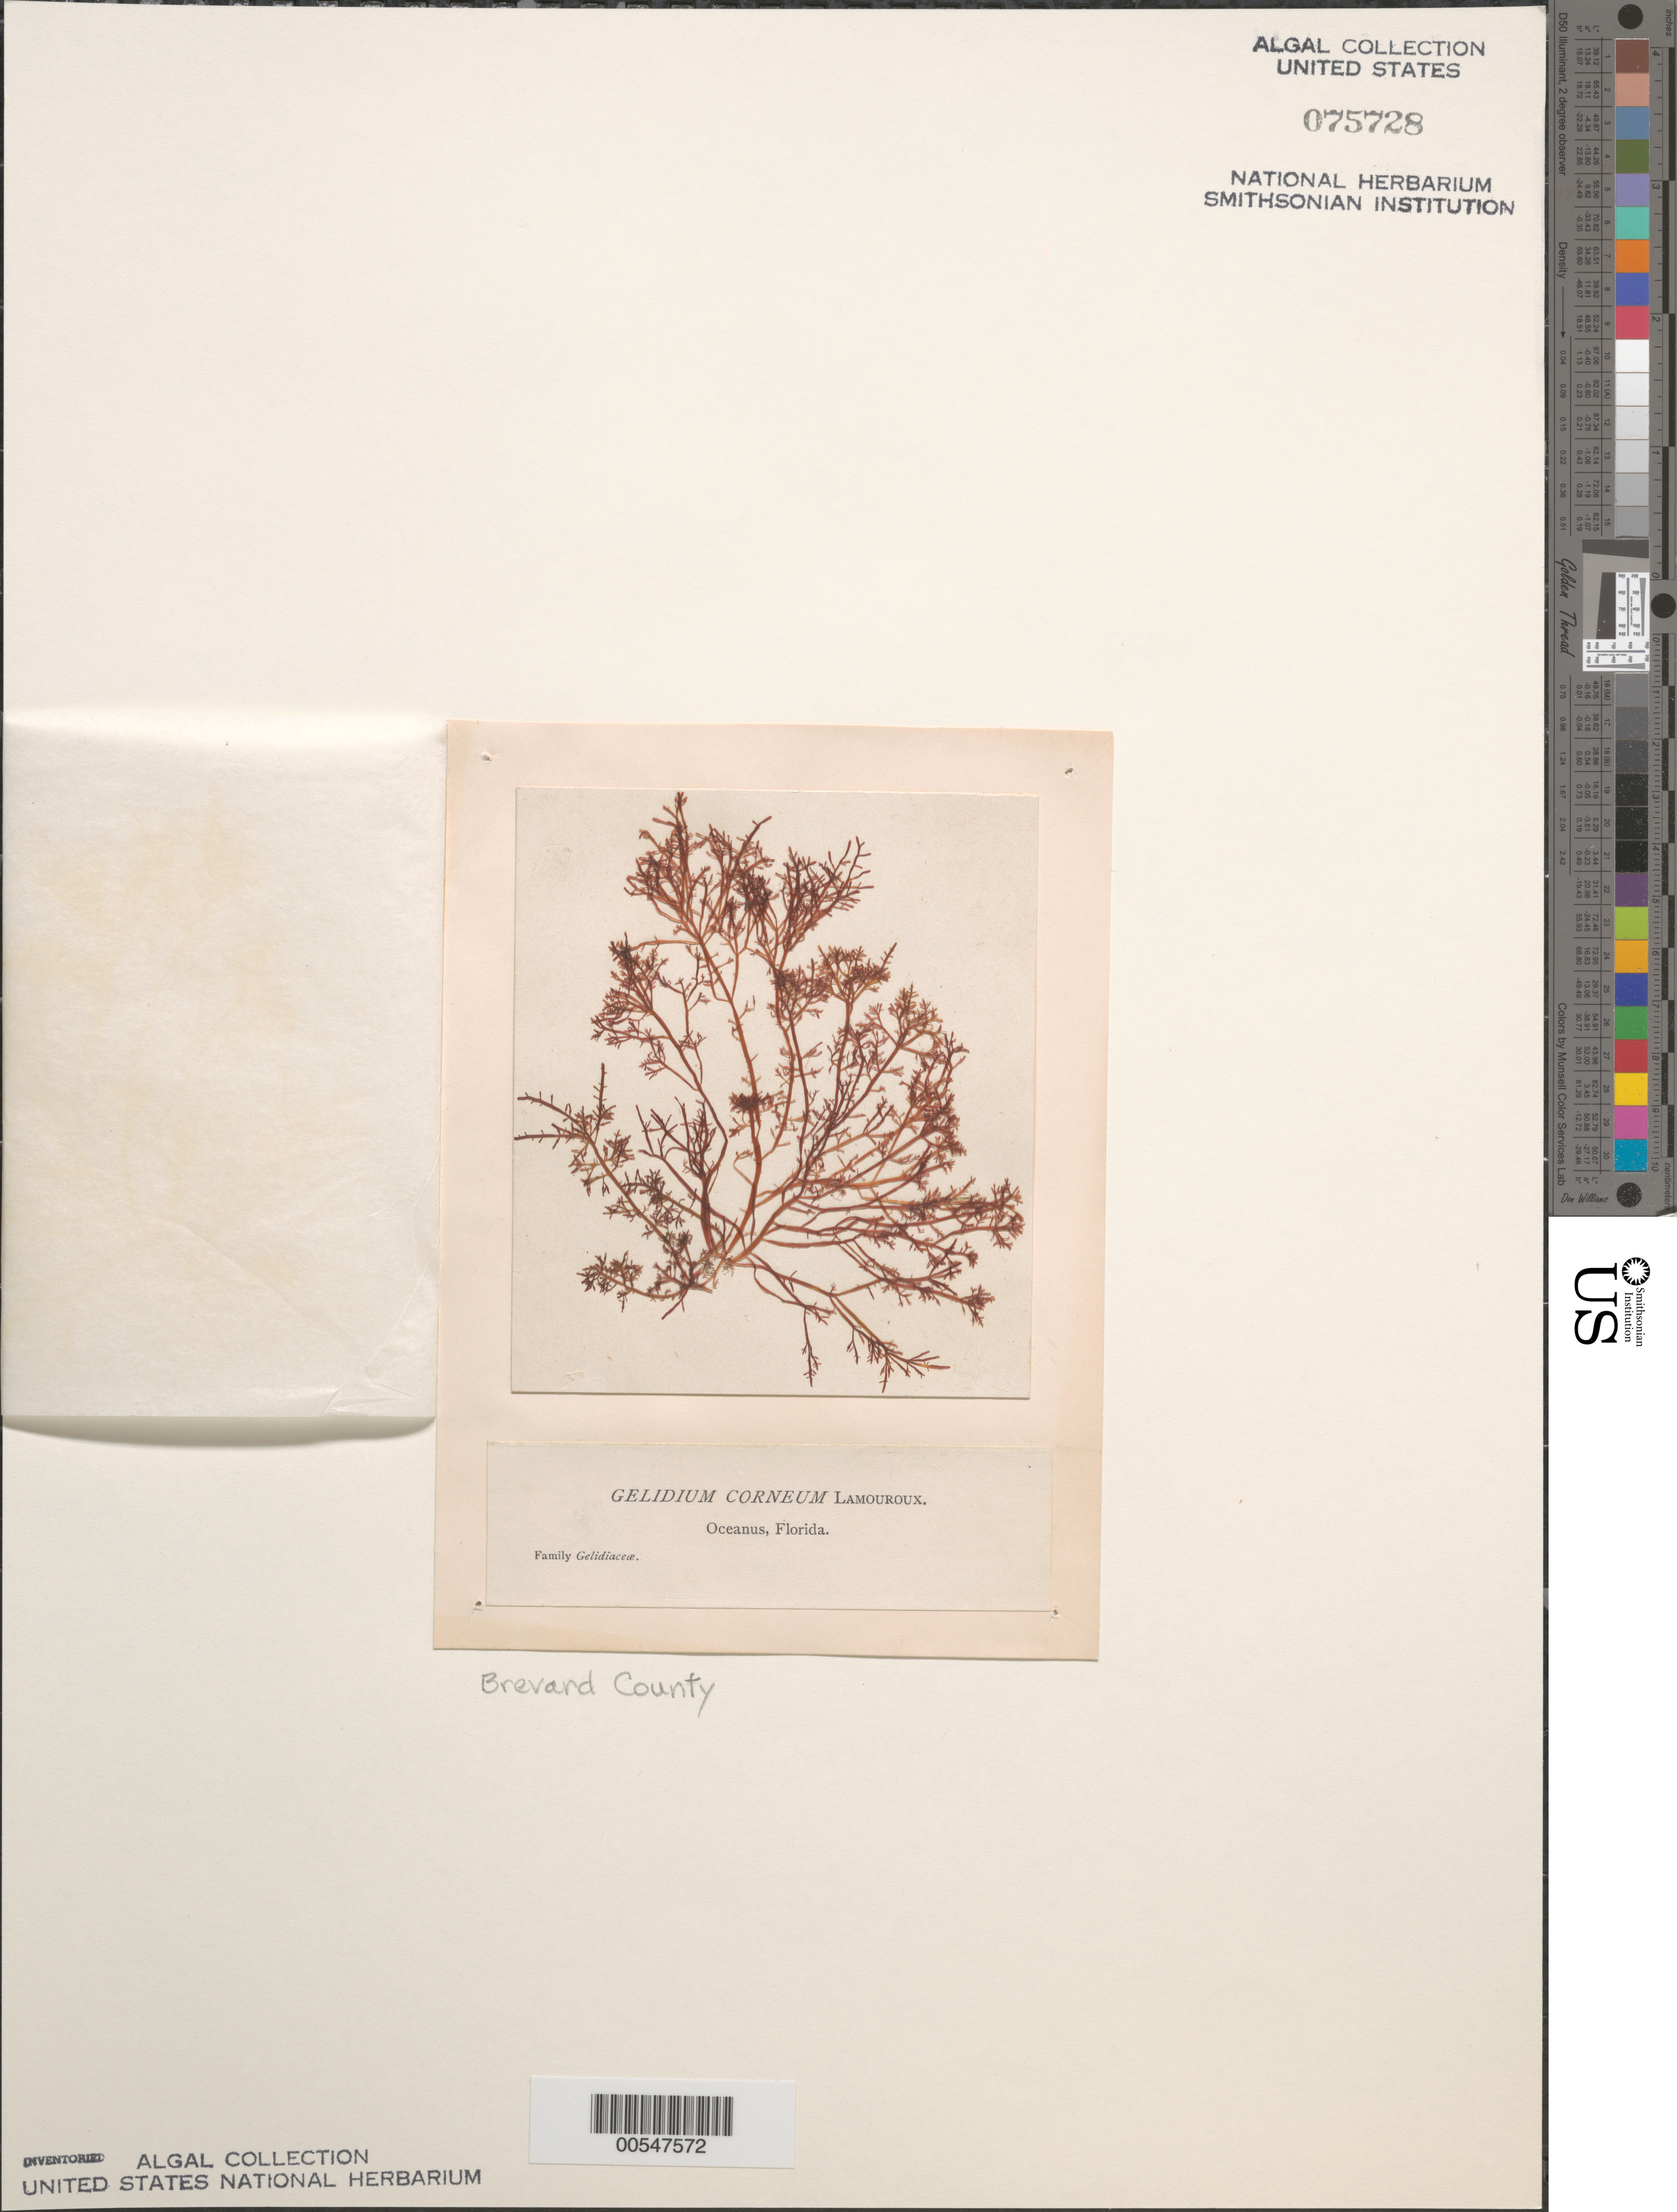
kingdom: Plantae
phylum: Rhodophyta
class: Florideophyceae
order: Gelidiales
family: Gelidiaceae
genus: Gelidium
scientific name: Gelidium corneum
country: United States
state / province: Florida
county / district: Brevard County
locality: Oceanus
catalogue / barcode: US 75728